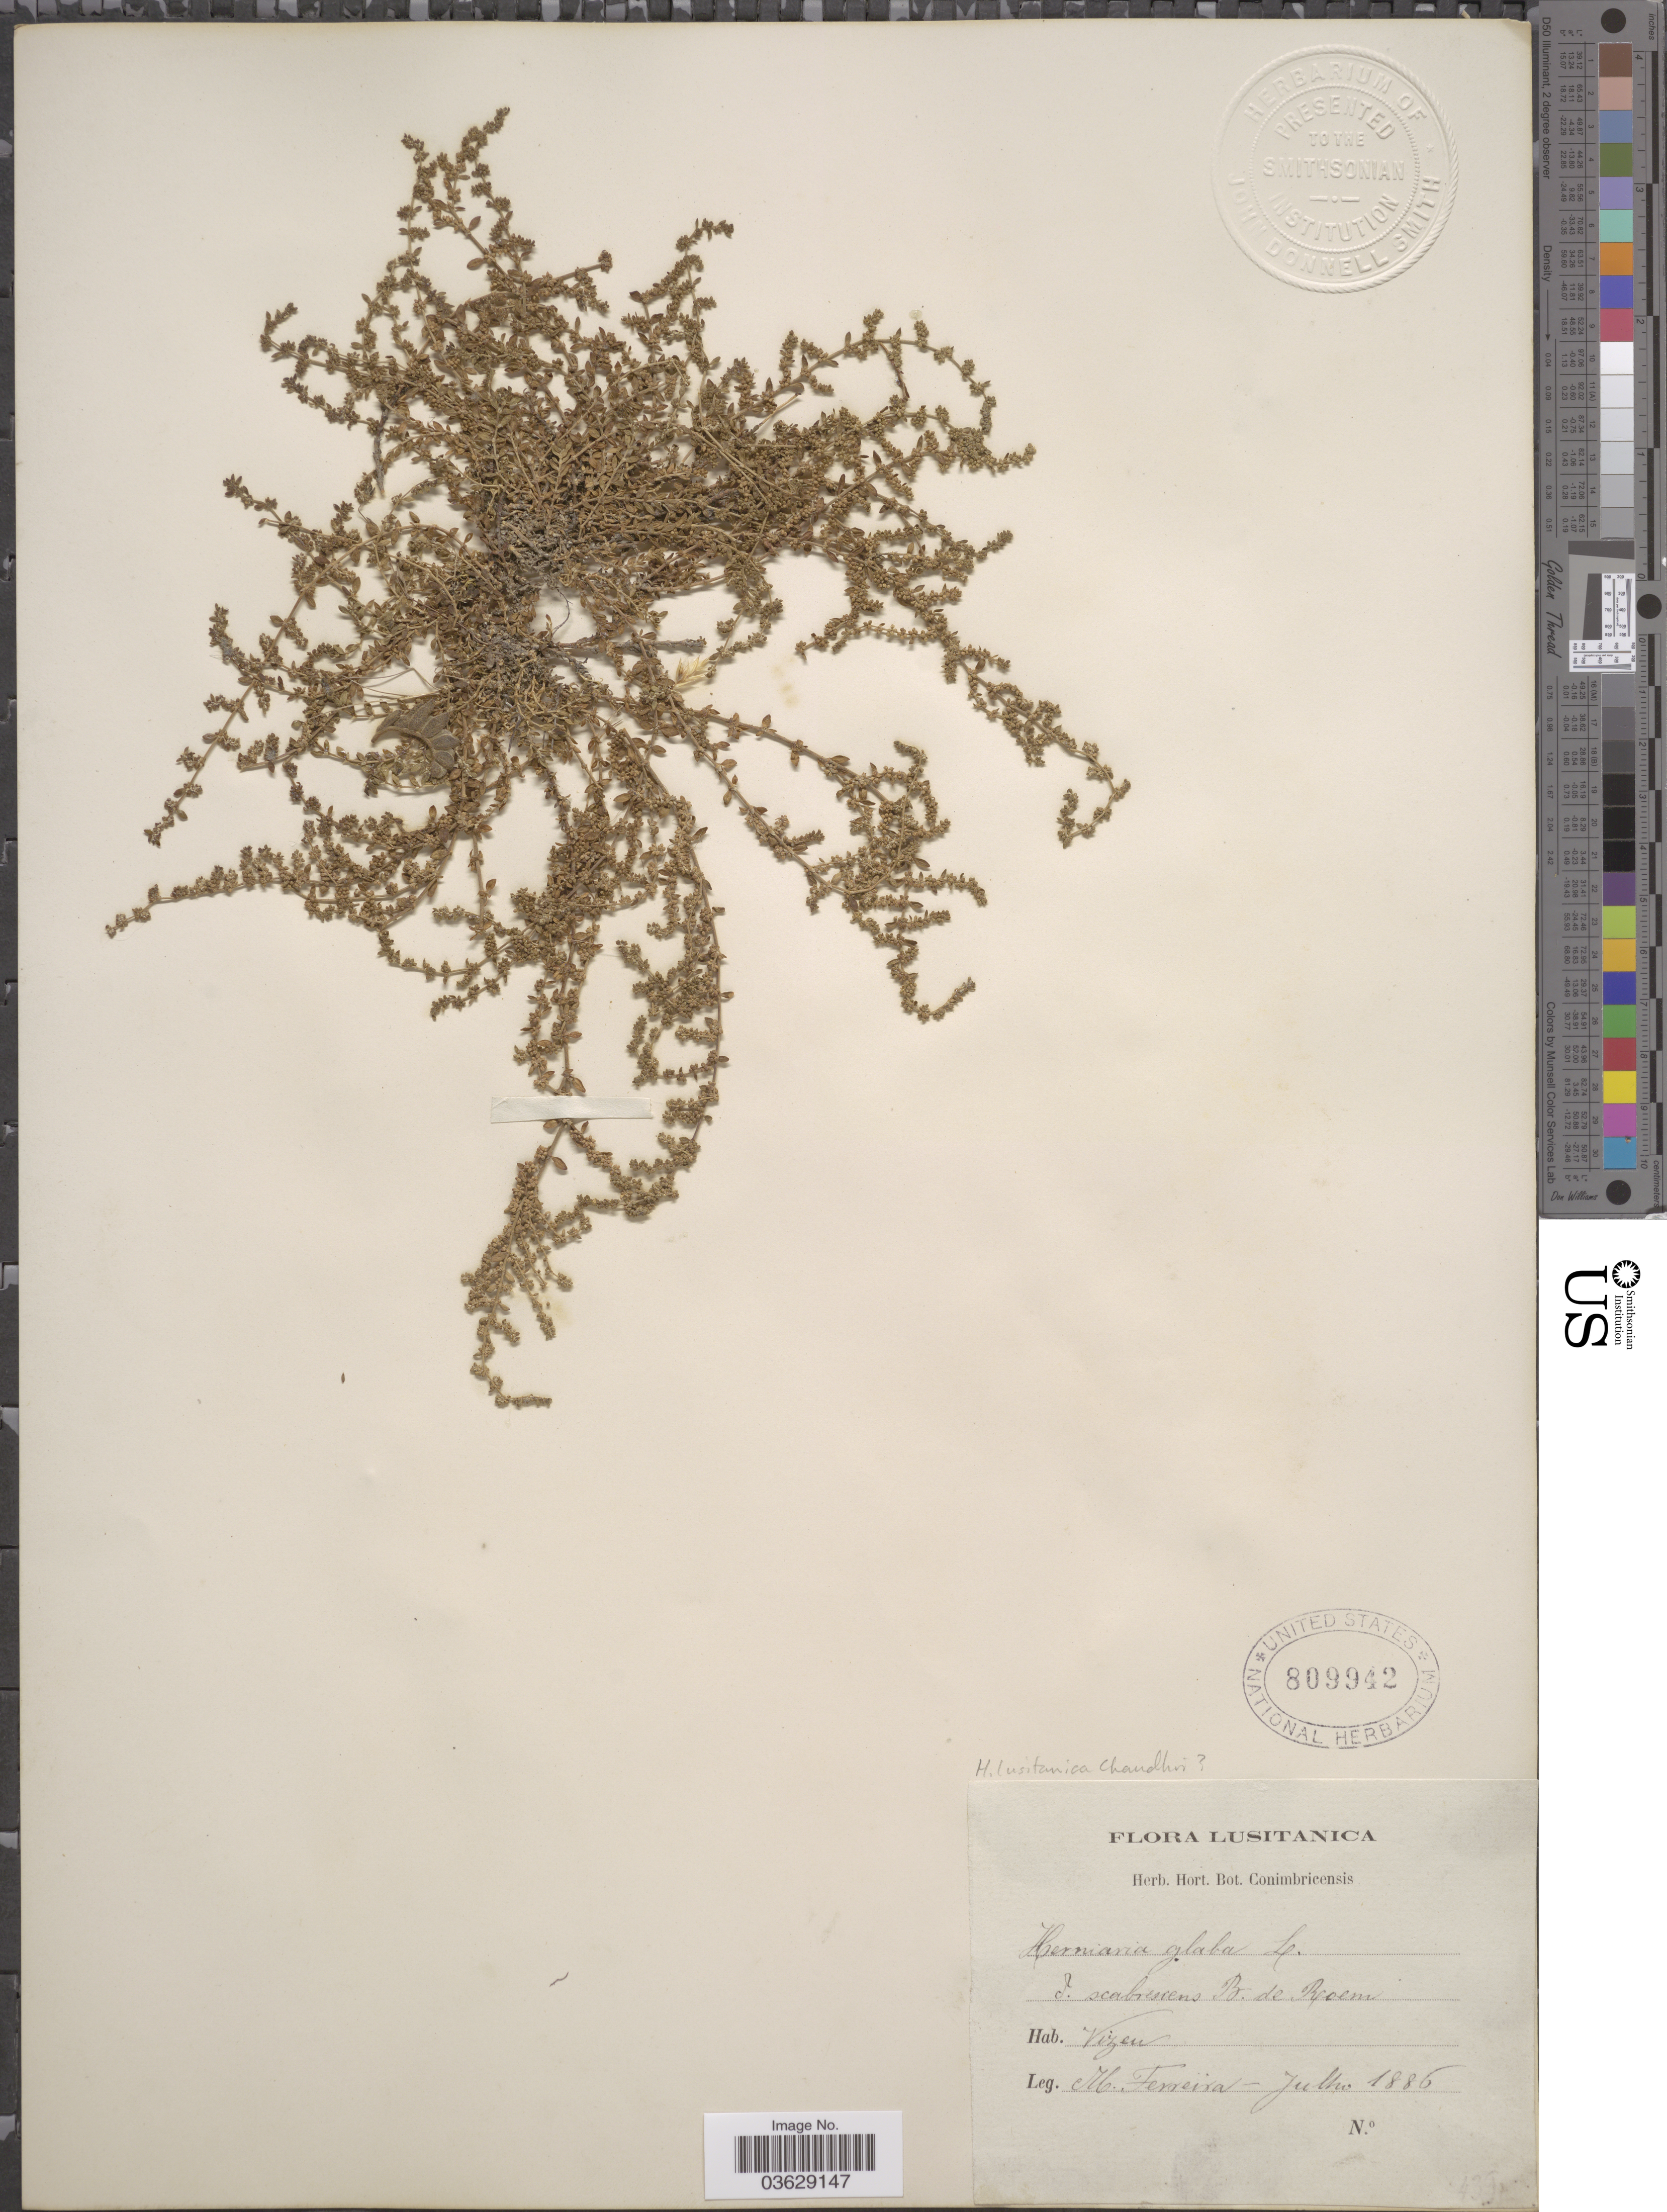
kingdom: Plantae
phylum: Tracheophyta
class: Magnoliopsida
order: Caryophyllales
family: Caryophyllaceae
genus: Herniaria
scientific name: Herniaria lusitanica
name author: Chaudhri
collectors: M. Ferreira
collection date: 1886-07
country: Portugal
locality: Lusitanica. Vizen [interpreted].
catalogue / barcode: US 809942